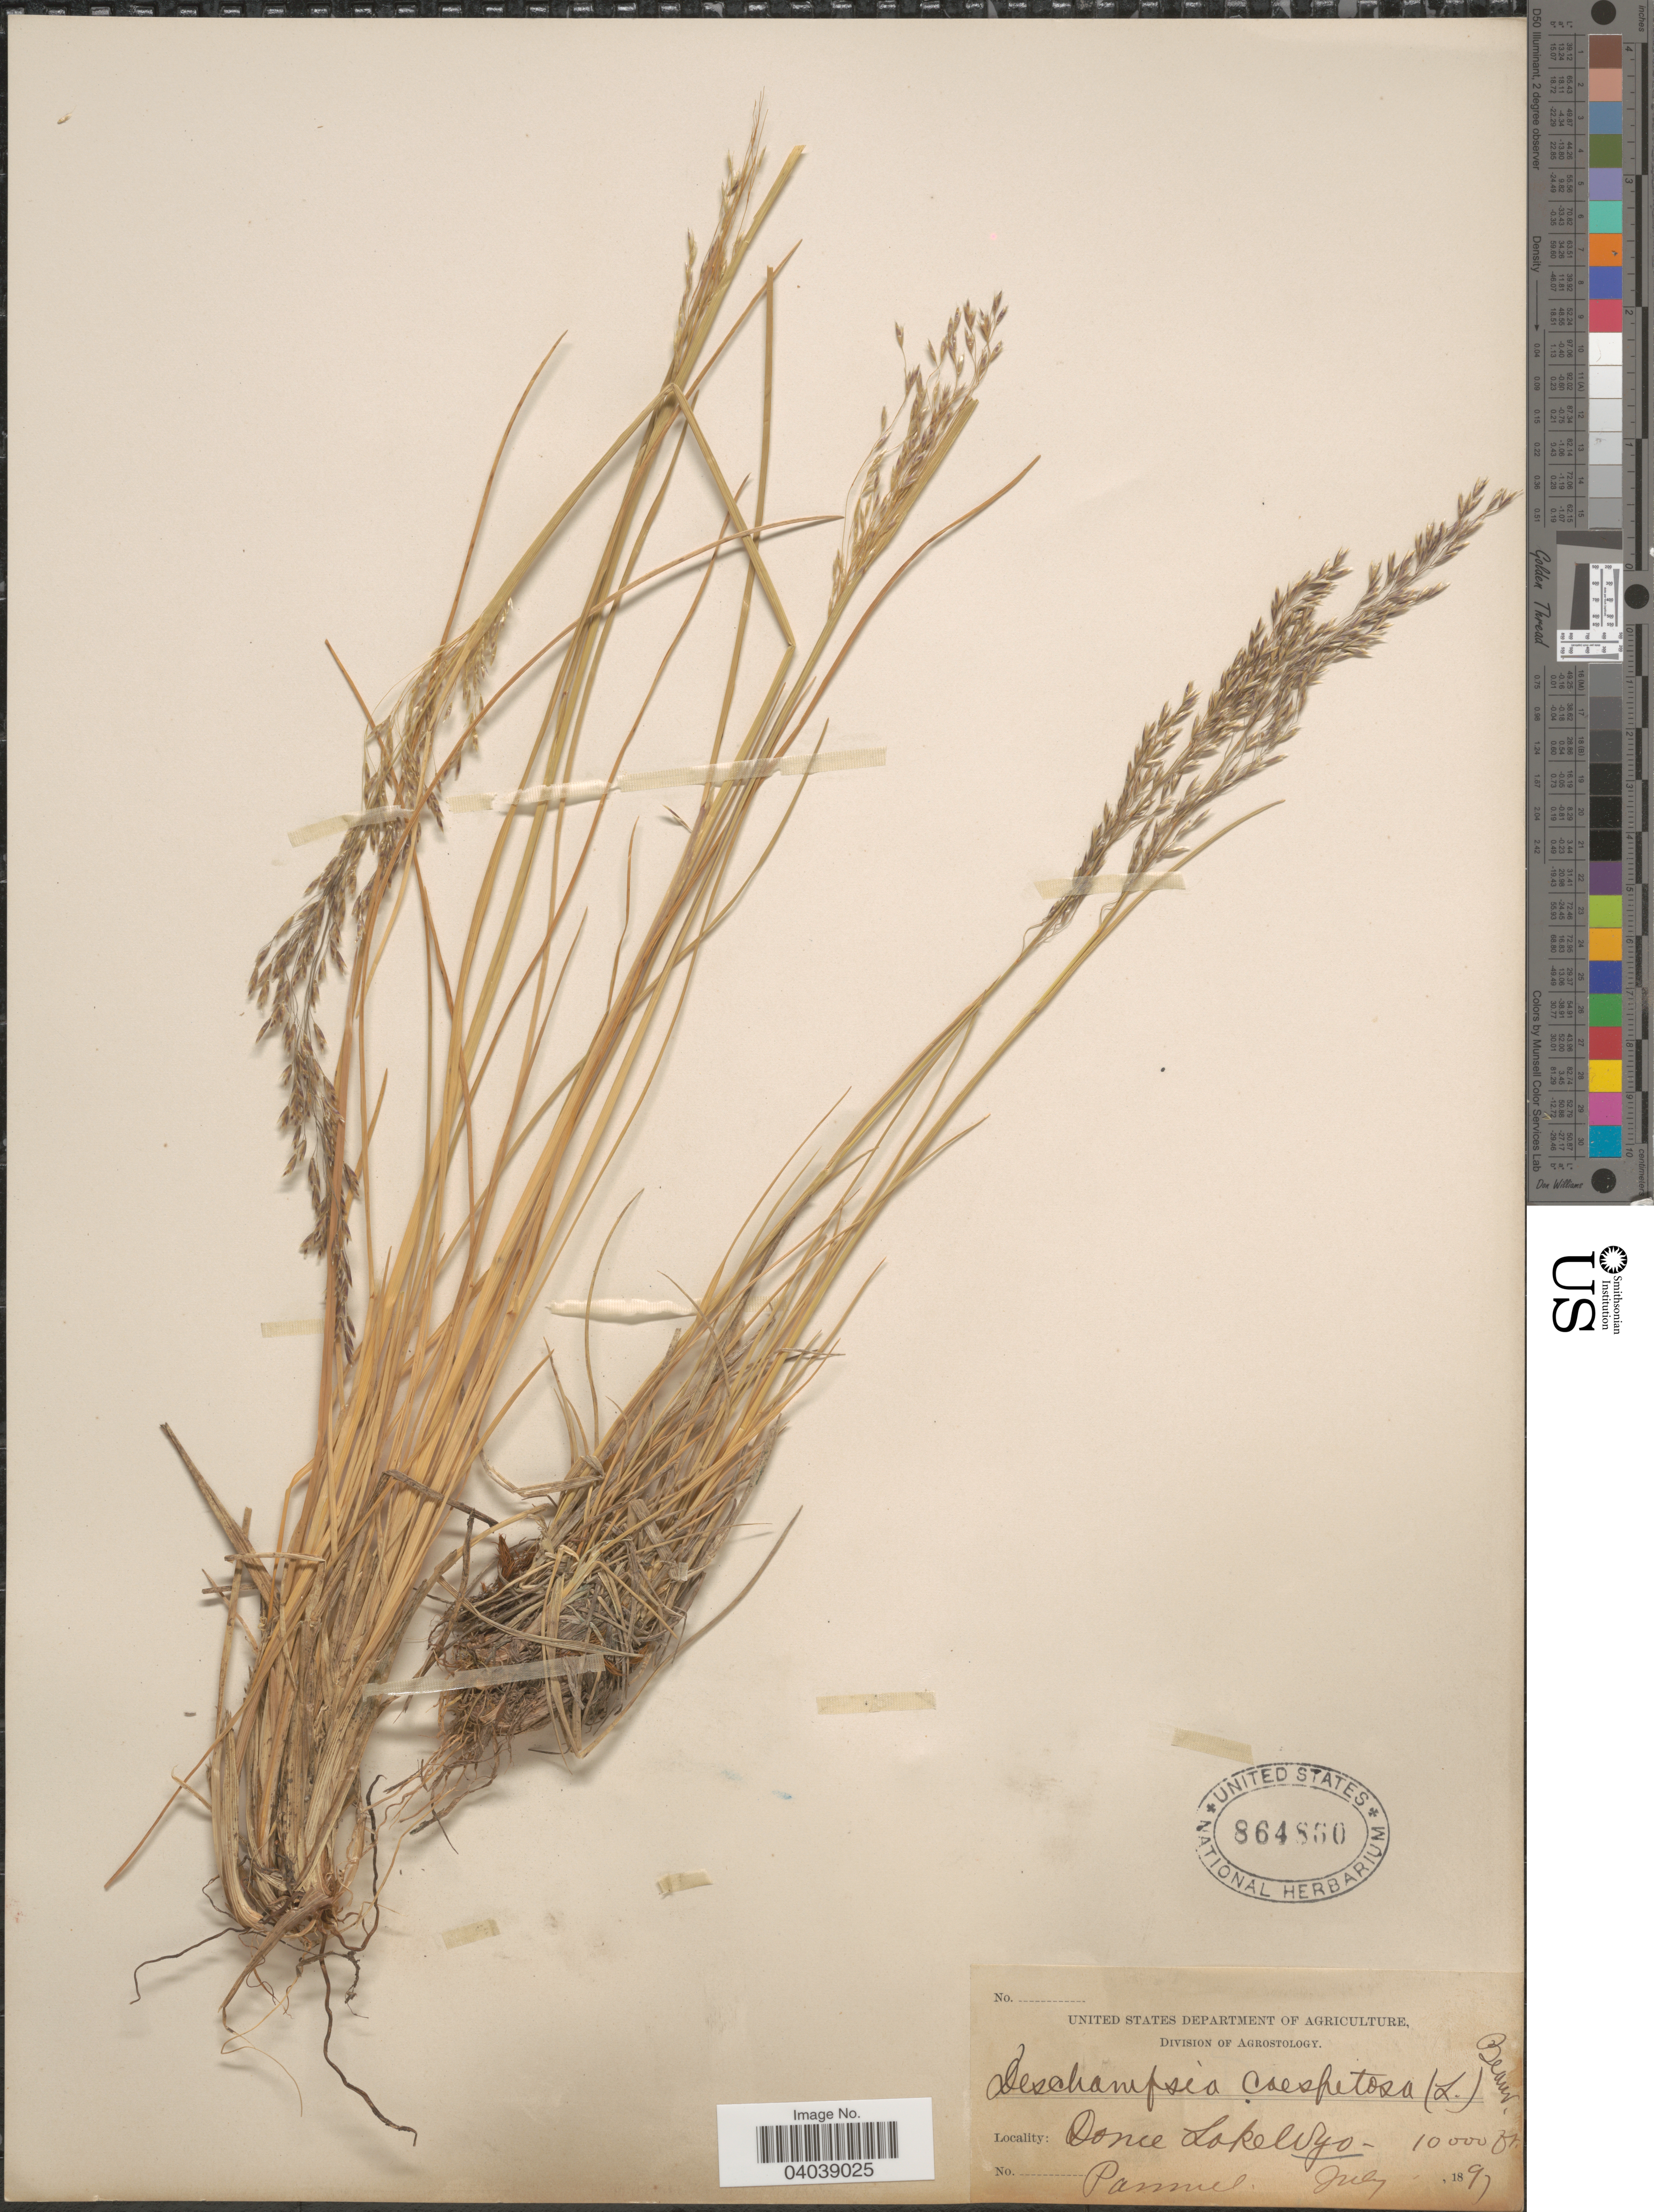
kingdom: Plantae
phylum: Tracheophyta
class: Liliopsida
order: Poales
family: Poaceae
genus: Deschampsia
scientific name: Deschampsia cespitosa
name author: (L.) P. Beauv.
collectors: -. Pammel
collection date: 1897-07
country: United States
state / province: Wyoming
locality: Donce Lake.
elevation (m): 3048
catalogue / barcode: US 864860